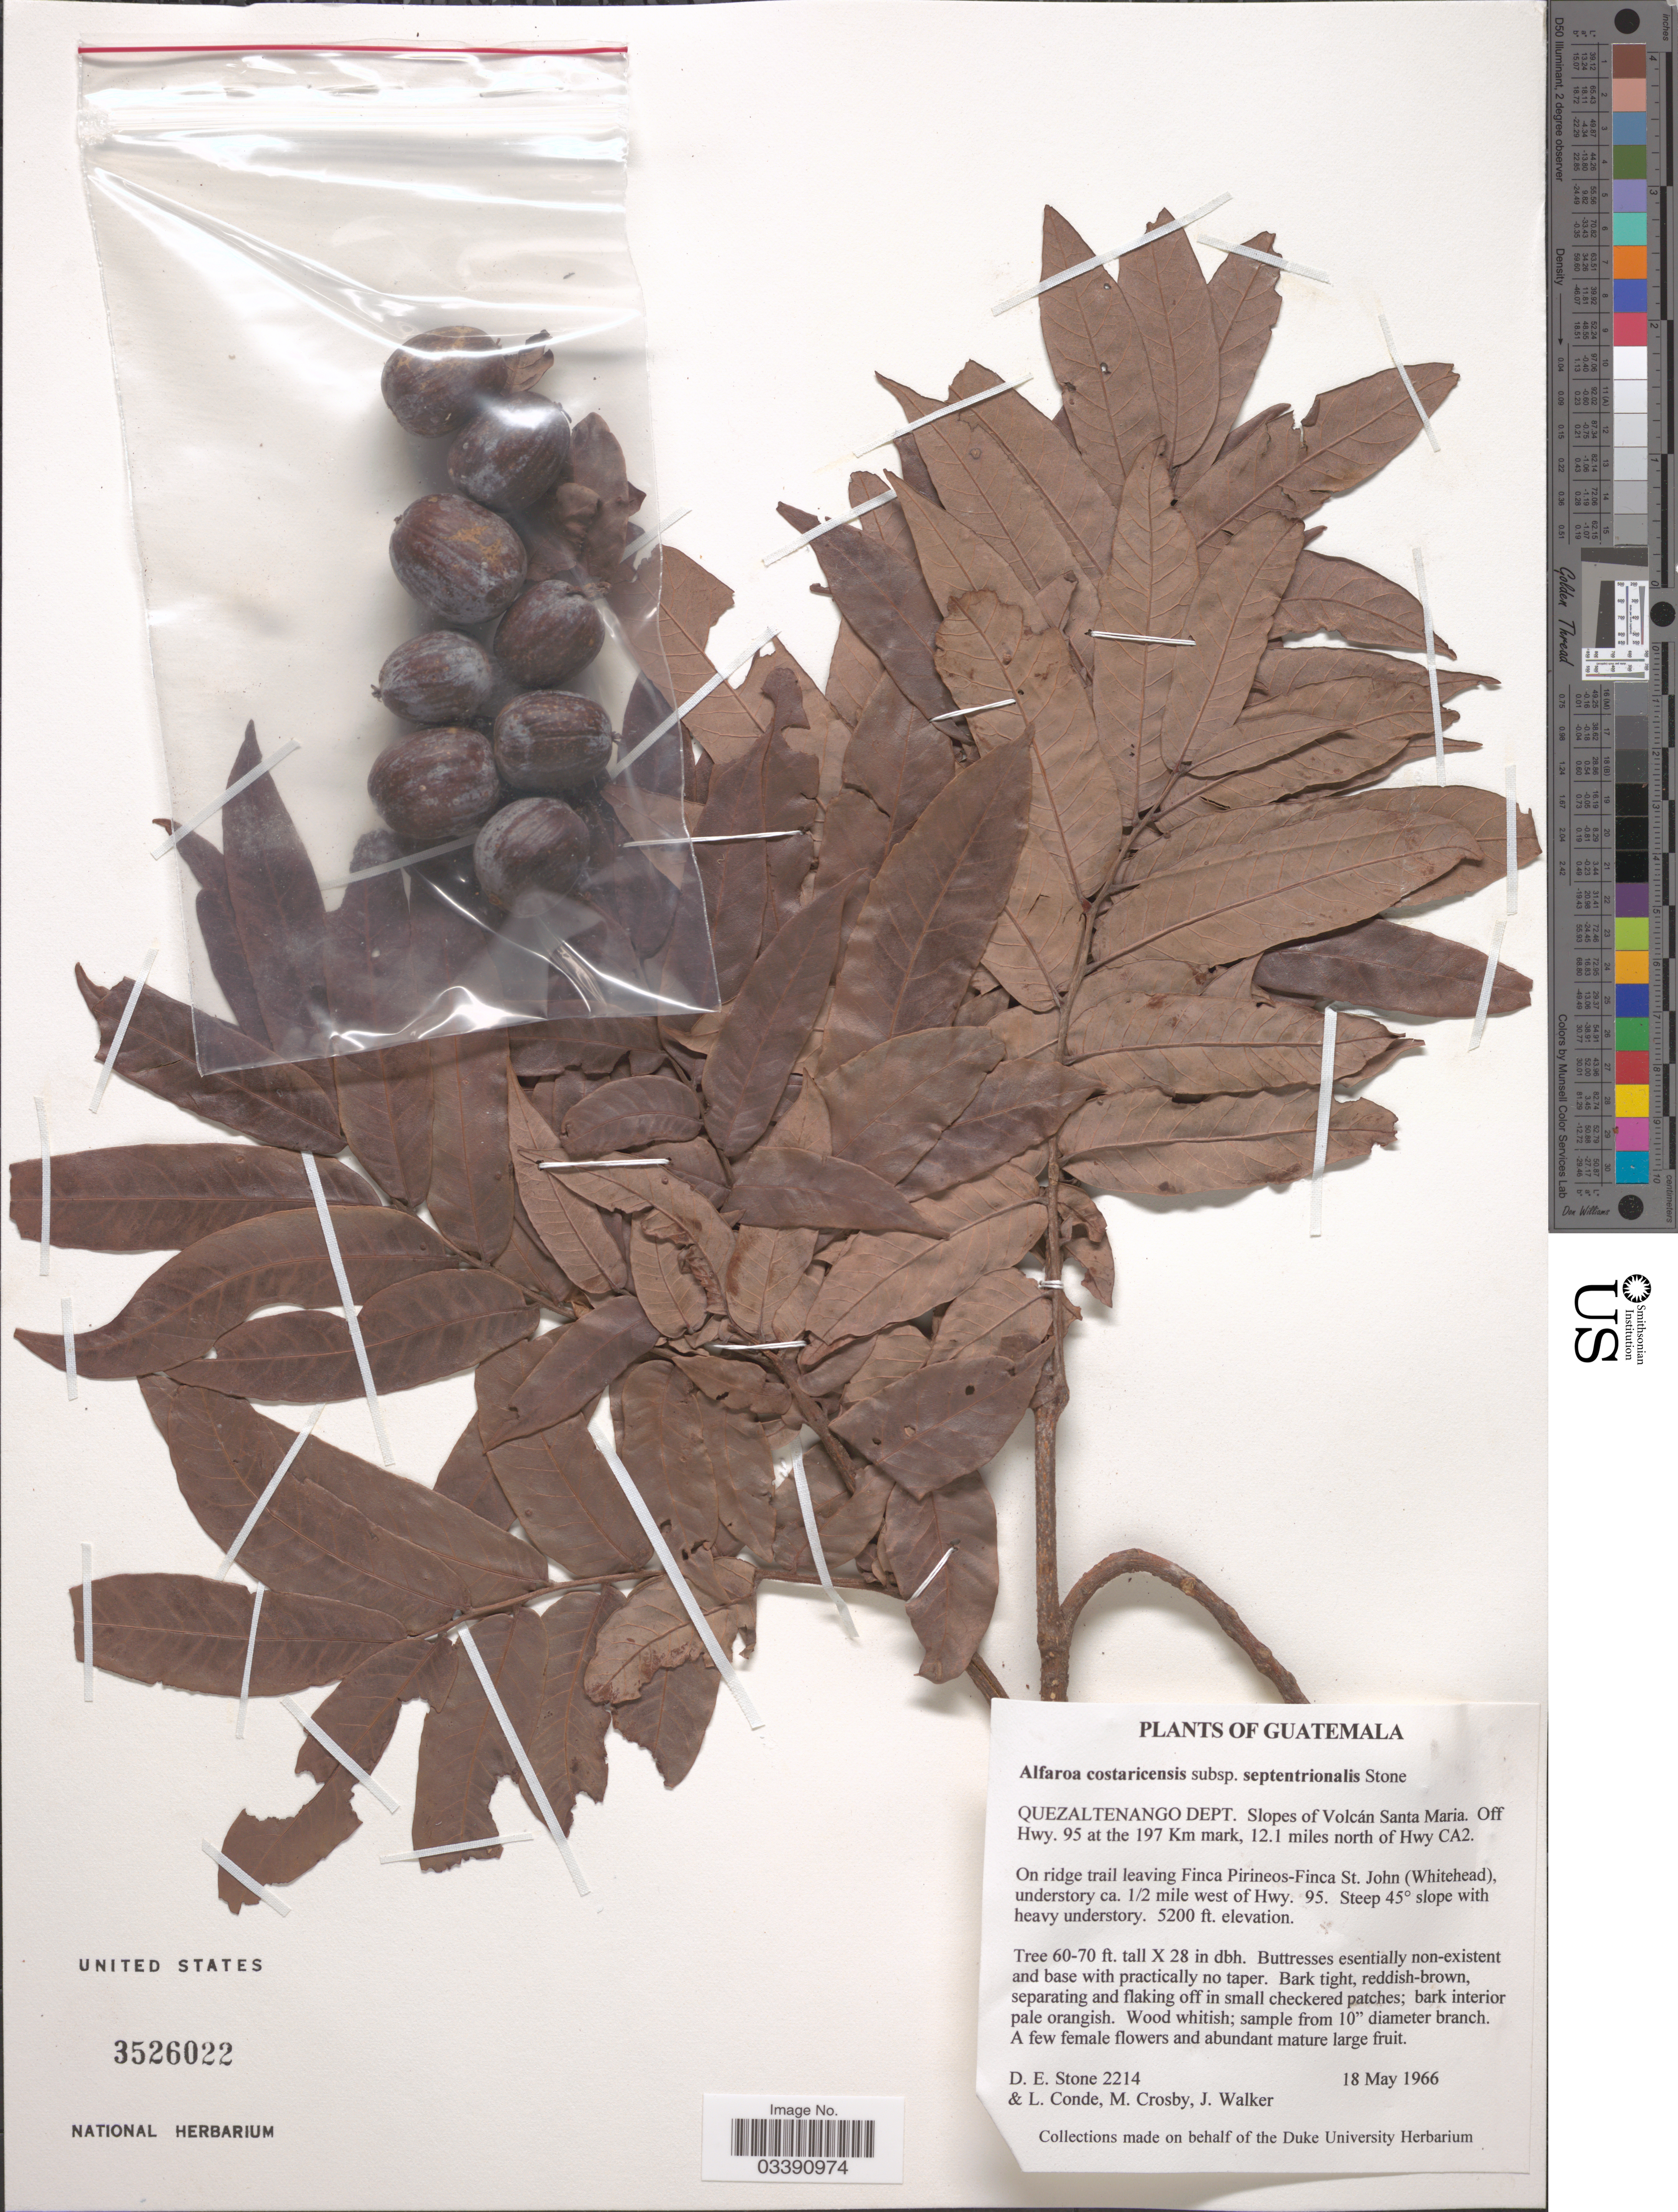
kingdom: Plantae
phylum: Tracheophyta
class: Magnoliopsida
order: Fagales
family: Juglandaceae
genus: Alfaroa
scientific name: Alfaroa costaricensis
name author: Standl.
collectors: D. E. Stone, L. Conde, M. Crosby & J. Walker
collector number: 2214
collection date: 1966-05-18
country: Guatemala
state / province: Quetzaltenango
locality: Quezaltenango Dept. Slopes of Volcán Santa Maria. Off Hwy. 95 at the 197 Km mark, 12.1 miles north of Hwy CA2. On ridge trail leaving Finca Pirineos-Finca St. John (Whitehead), understory ca. 1/2 mile west of Hwy. 95.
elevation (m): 1585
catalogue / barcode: US 3526022